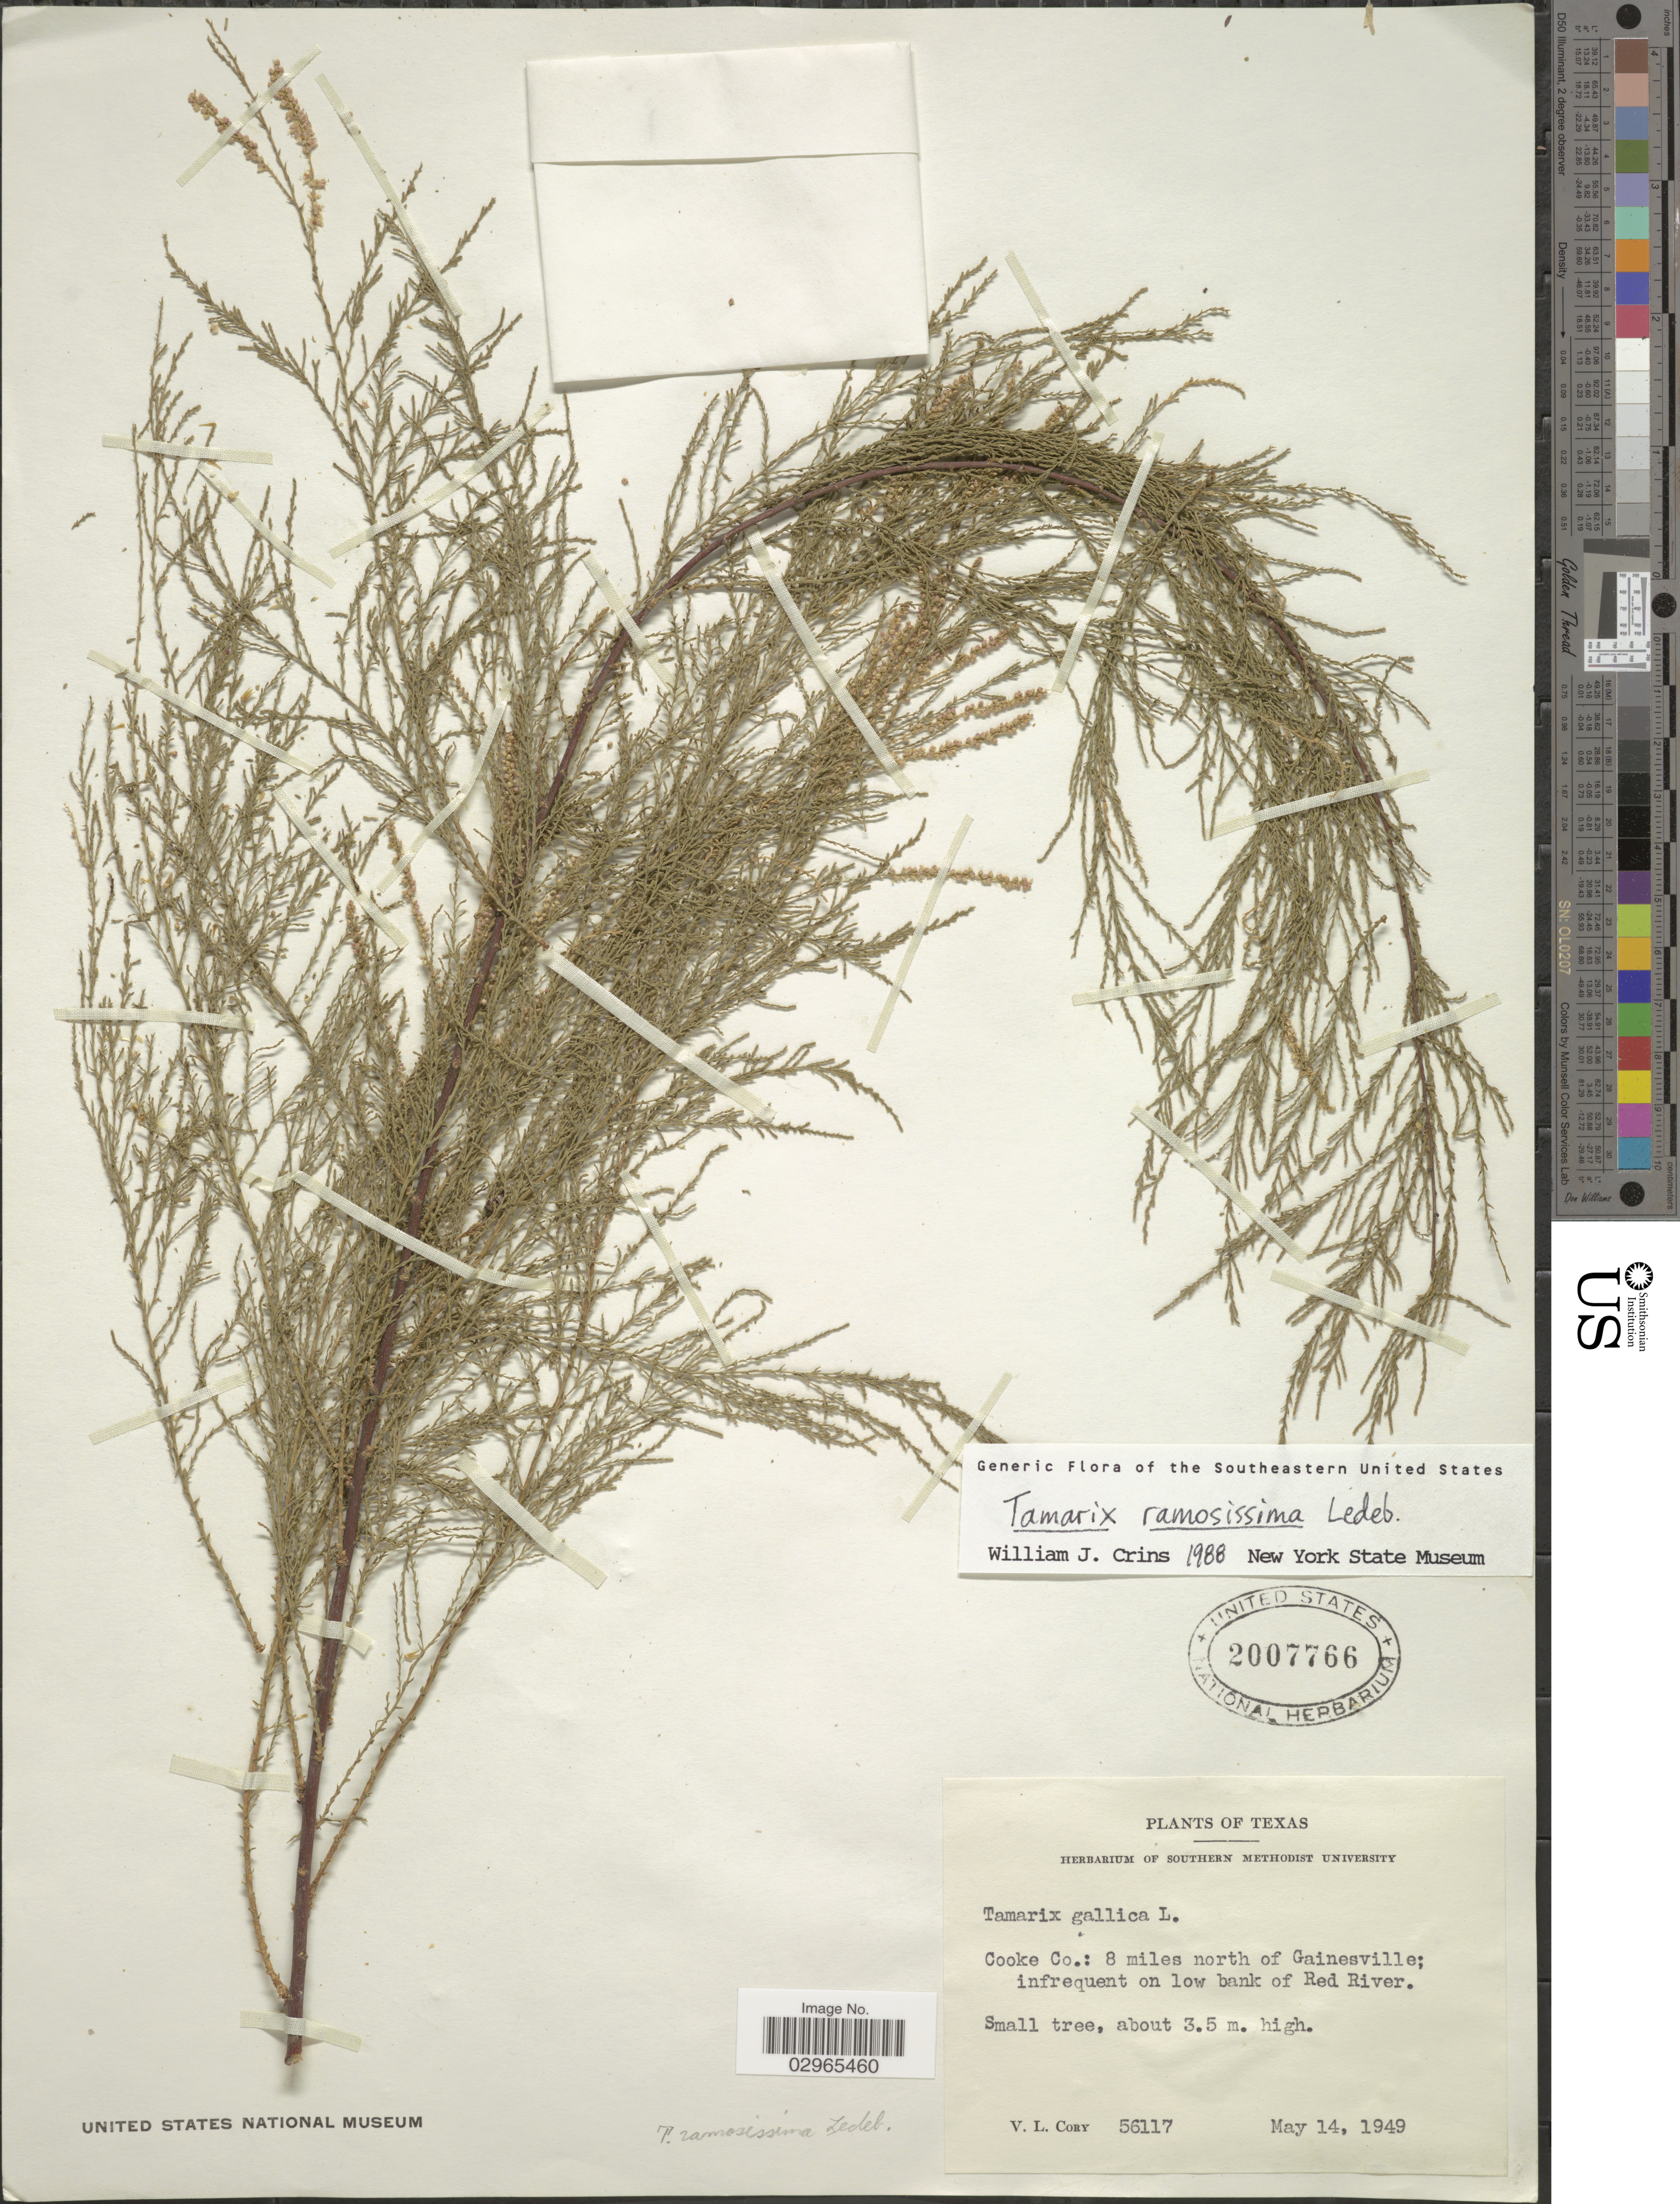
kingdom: Plantae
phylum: Tracheophyta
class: Magnoliopsida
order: Caryophyllales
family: Tamaricaceae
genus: Tamarix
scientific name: Tamarix ramosissima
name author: Ledeb.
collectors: V. Cory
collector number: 56117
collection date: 1949-05-14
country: United States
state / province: Texas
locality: Cooke Co.: 8 miles north of Gainesville; on low bank of Red River.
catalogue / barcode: US 2007766